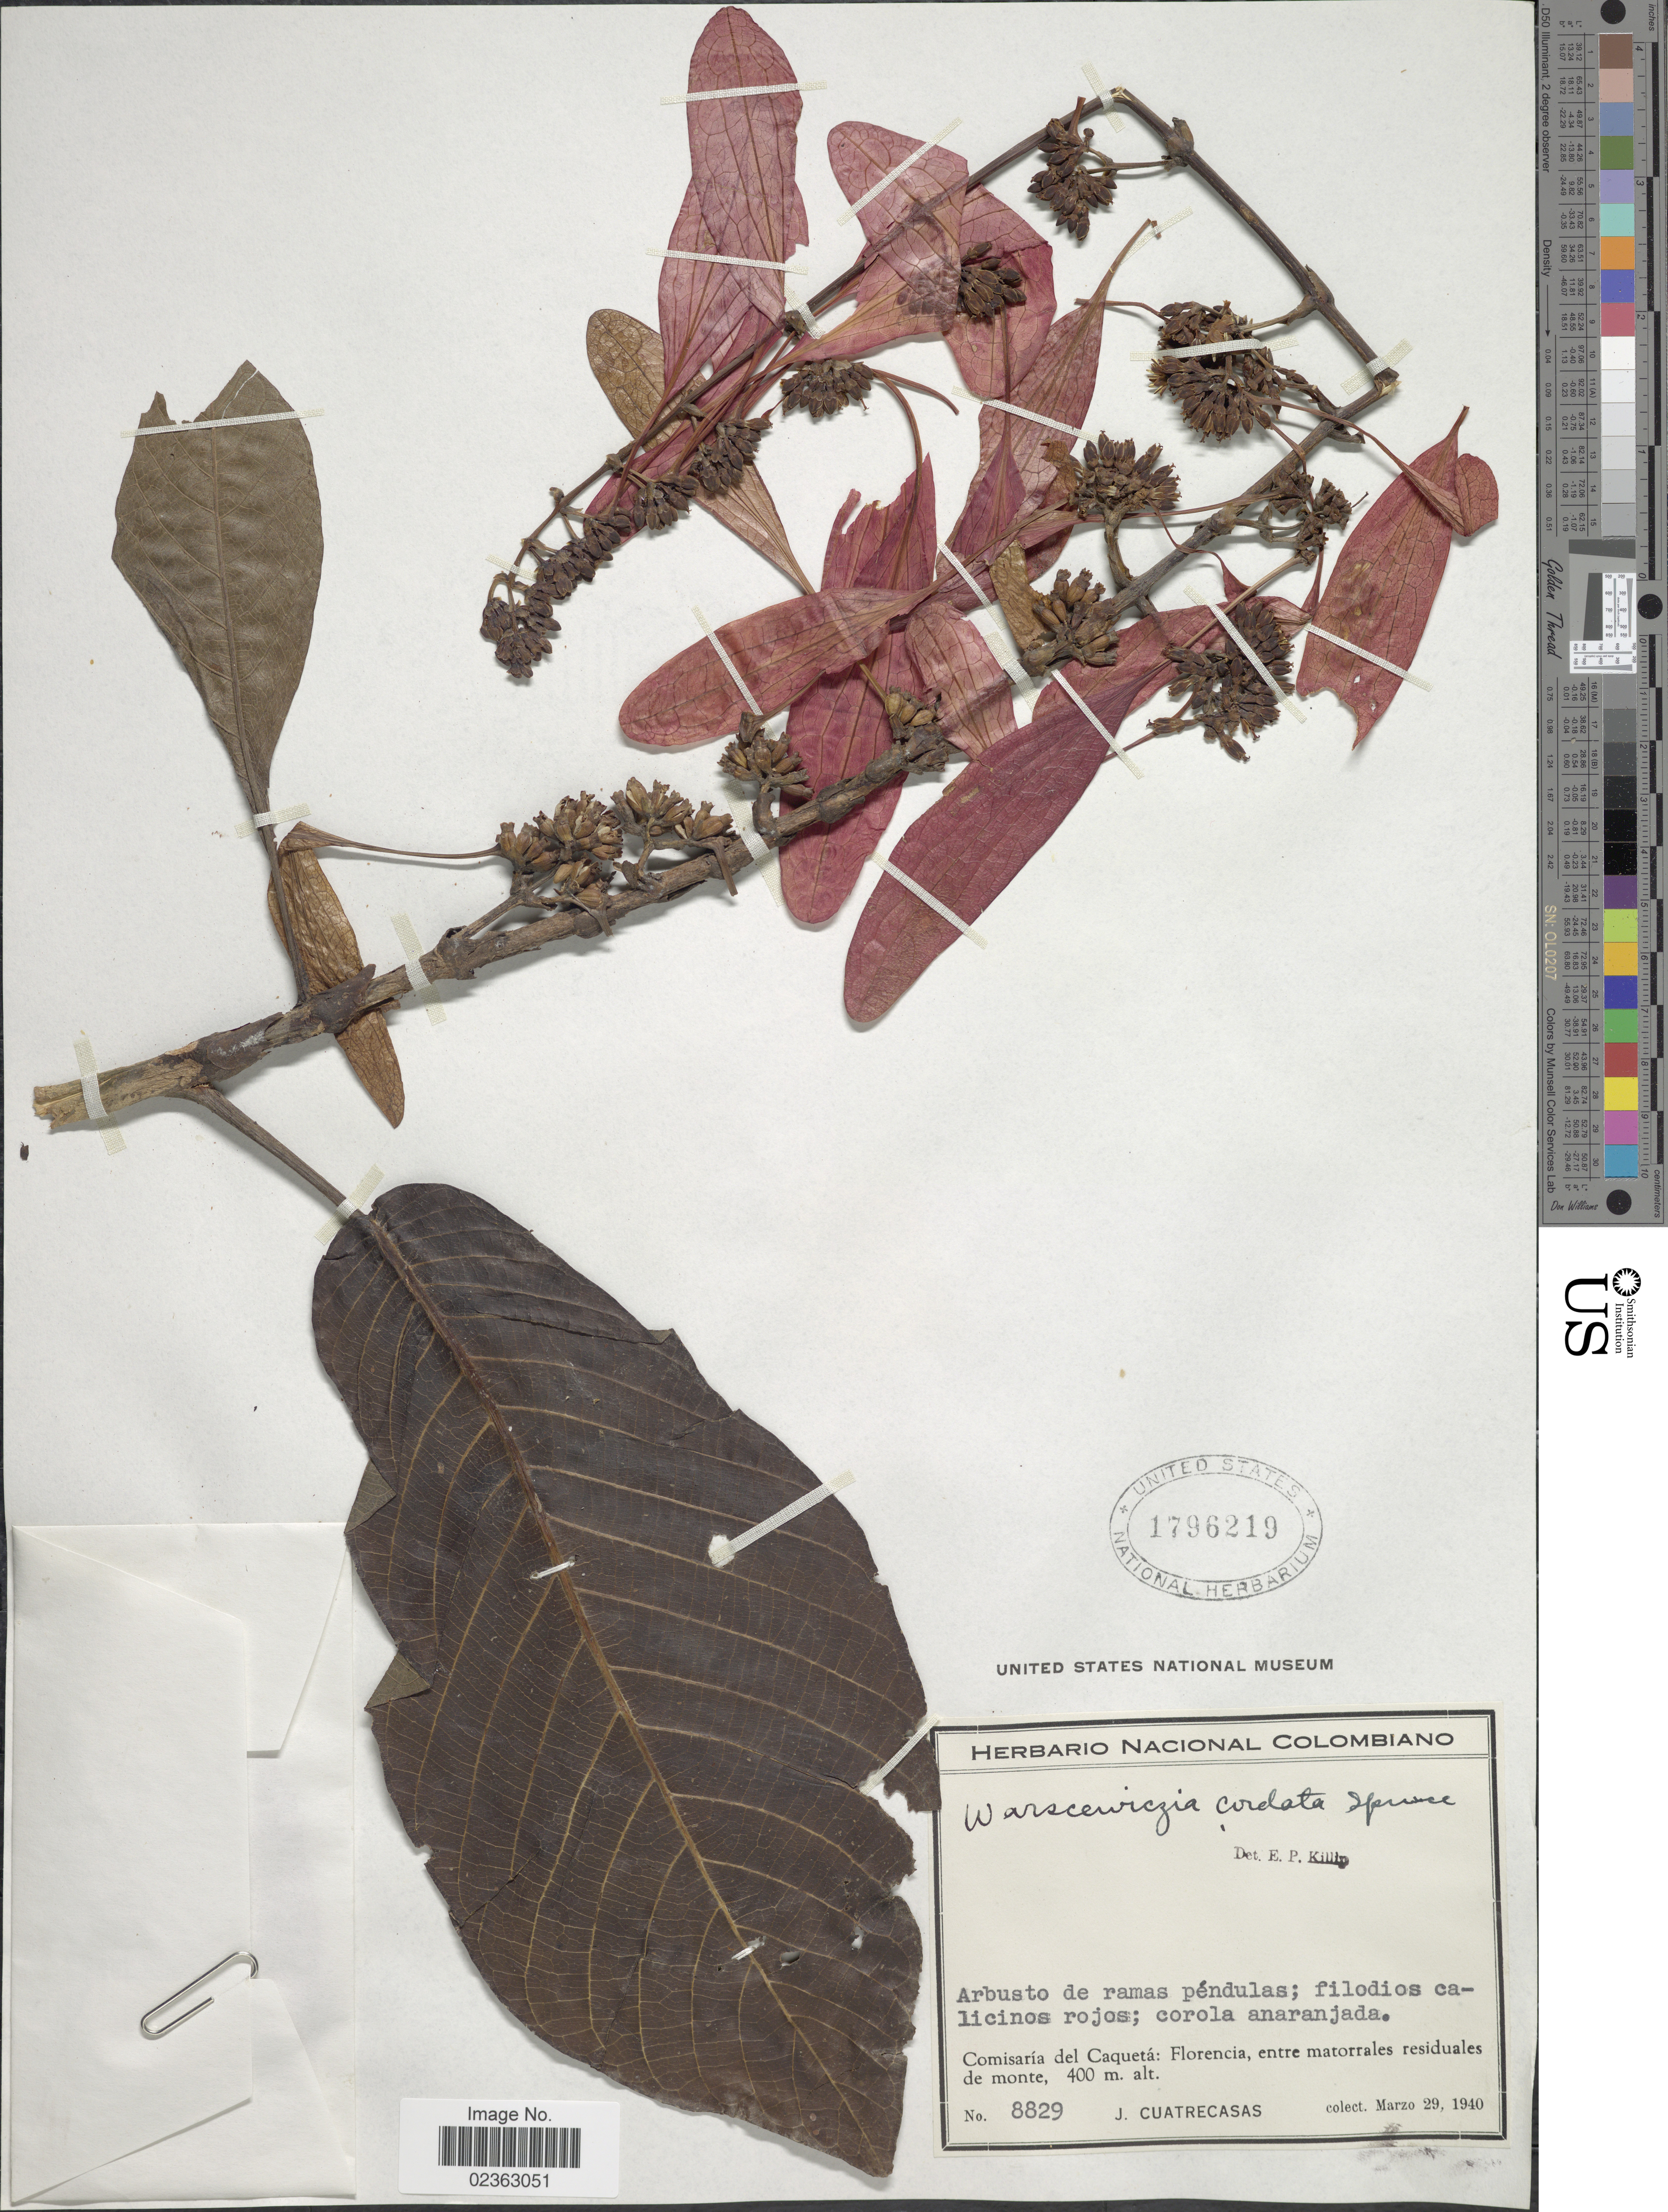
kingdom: Plantae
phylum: Tracheophyta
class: Magnoliopsida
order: Gentianales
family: Rubiaceae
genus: Warszewiczia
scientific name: Warszewiczia coccinea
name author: (Vahl) Klotzsch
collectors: J. Cuatrecasas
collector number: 8829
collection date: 1940-03-29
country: Colombia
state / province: Caquetá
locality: Florencia, entre matorrales residuales de monte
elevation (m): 400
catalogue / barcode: US 1796219